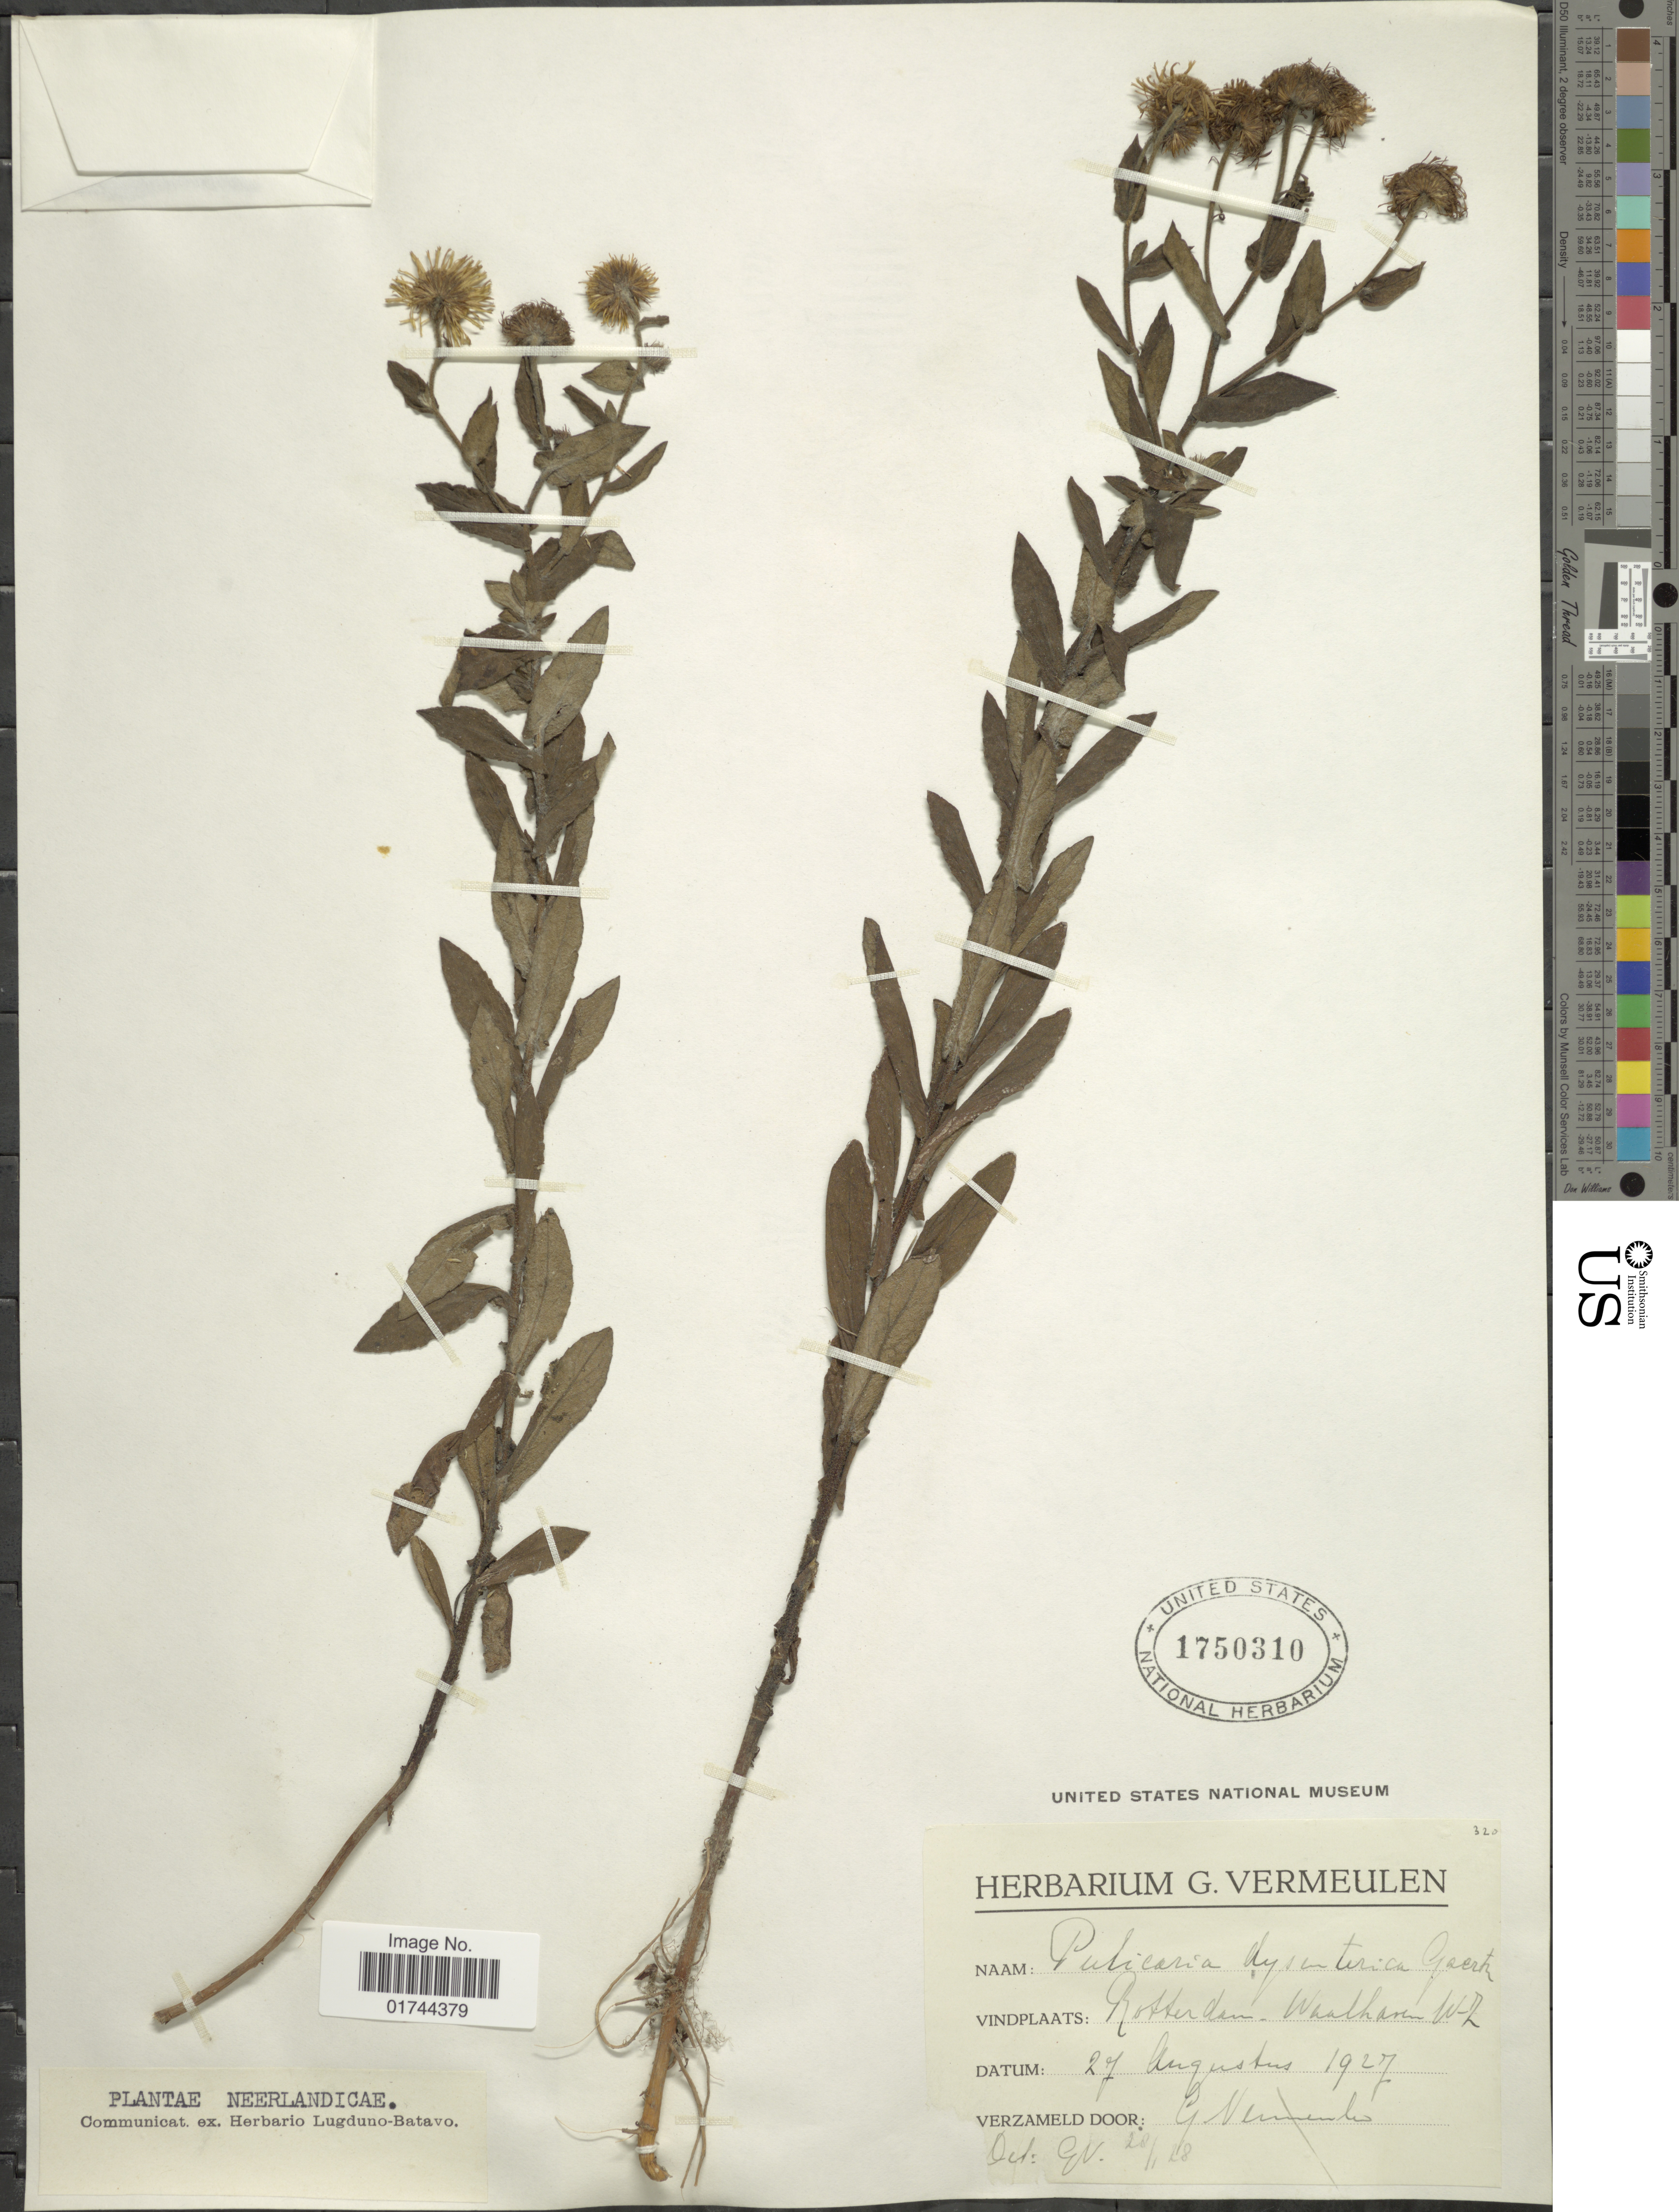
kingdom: Plantae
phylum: Tracheophyta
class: Magnoliopsida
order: Asterales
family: Asteraceae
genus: Pulicaria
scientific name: Pulicaria dysenterica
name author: (L.) Bernh.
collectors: G. Vermenlen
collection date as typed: Transcribed d/m/y: 28/1/28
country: Netherlands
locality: Rotterdam, Waalhaven W-Z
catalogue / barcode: US 1750310